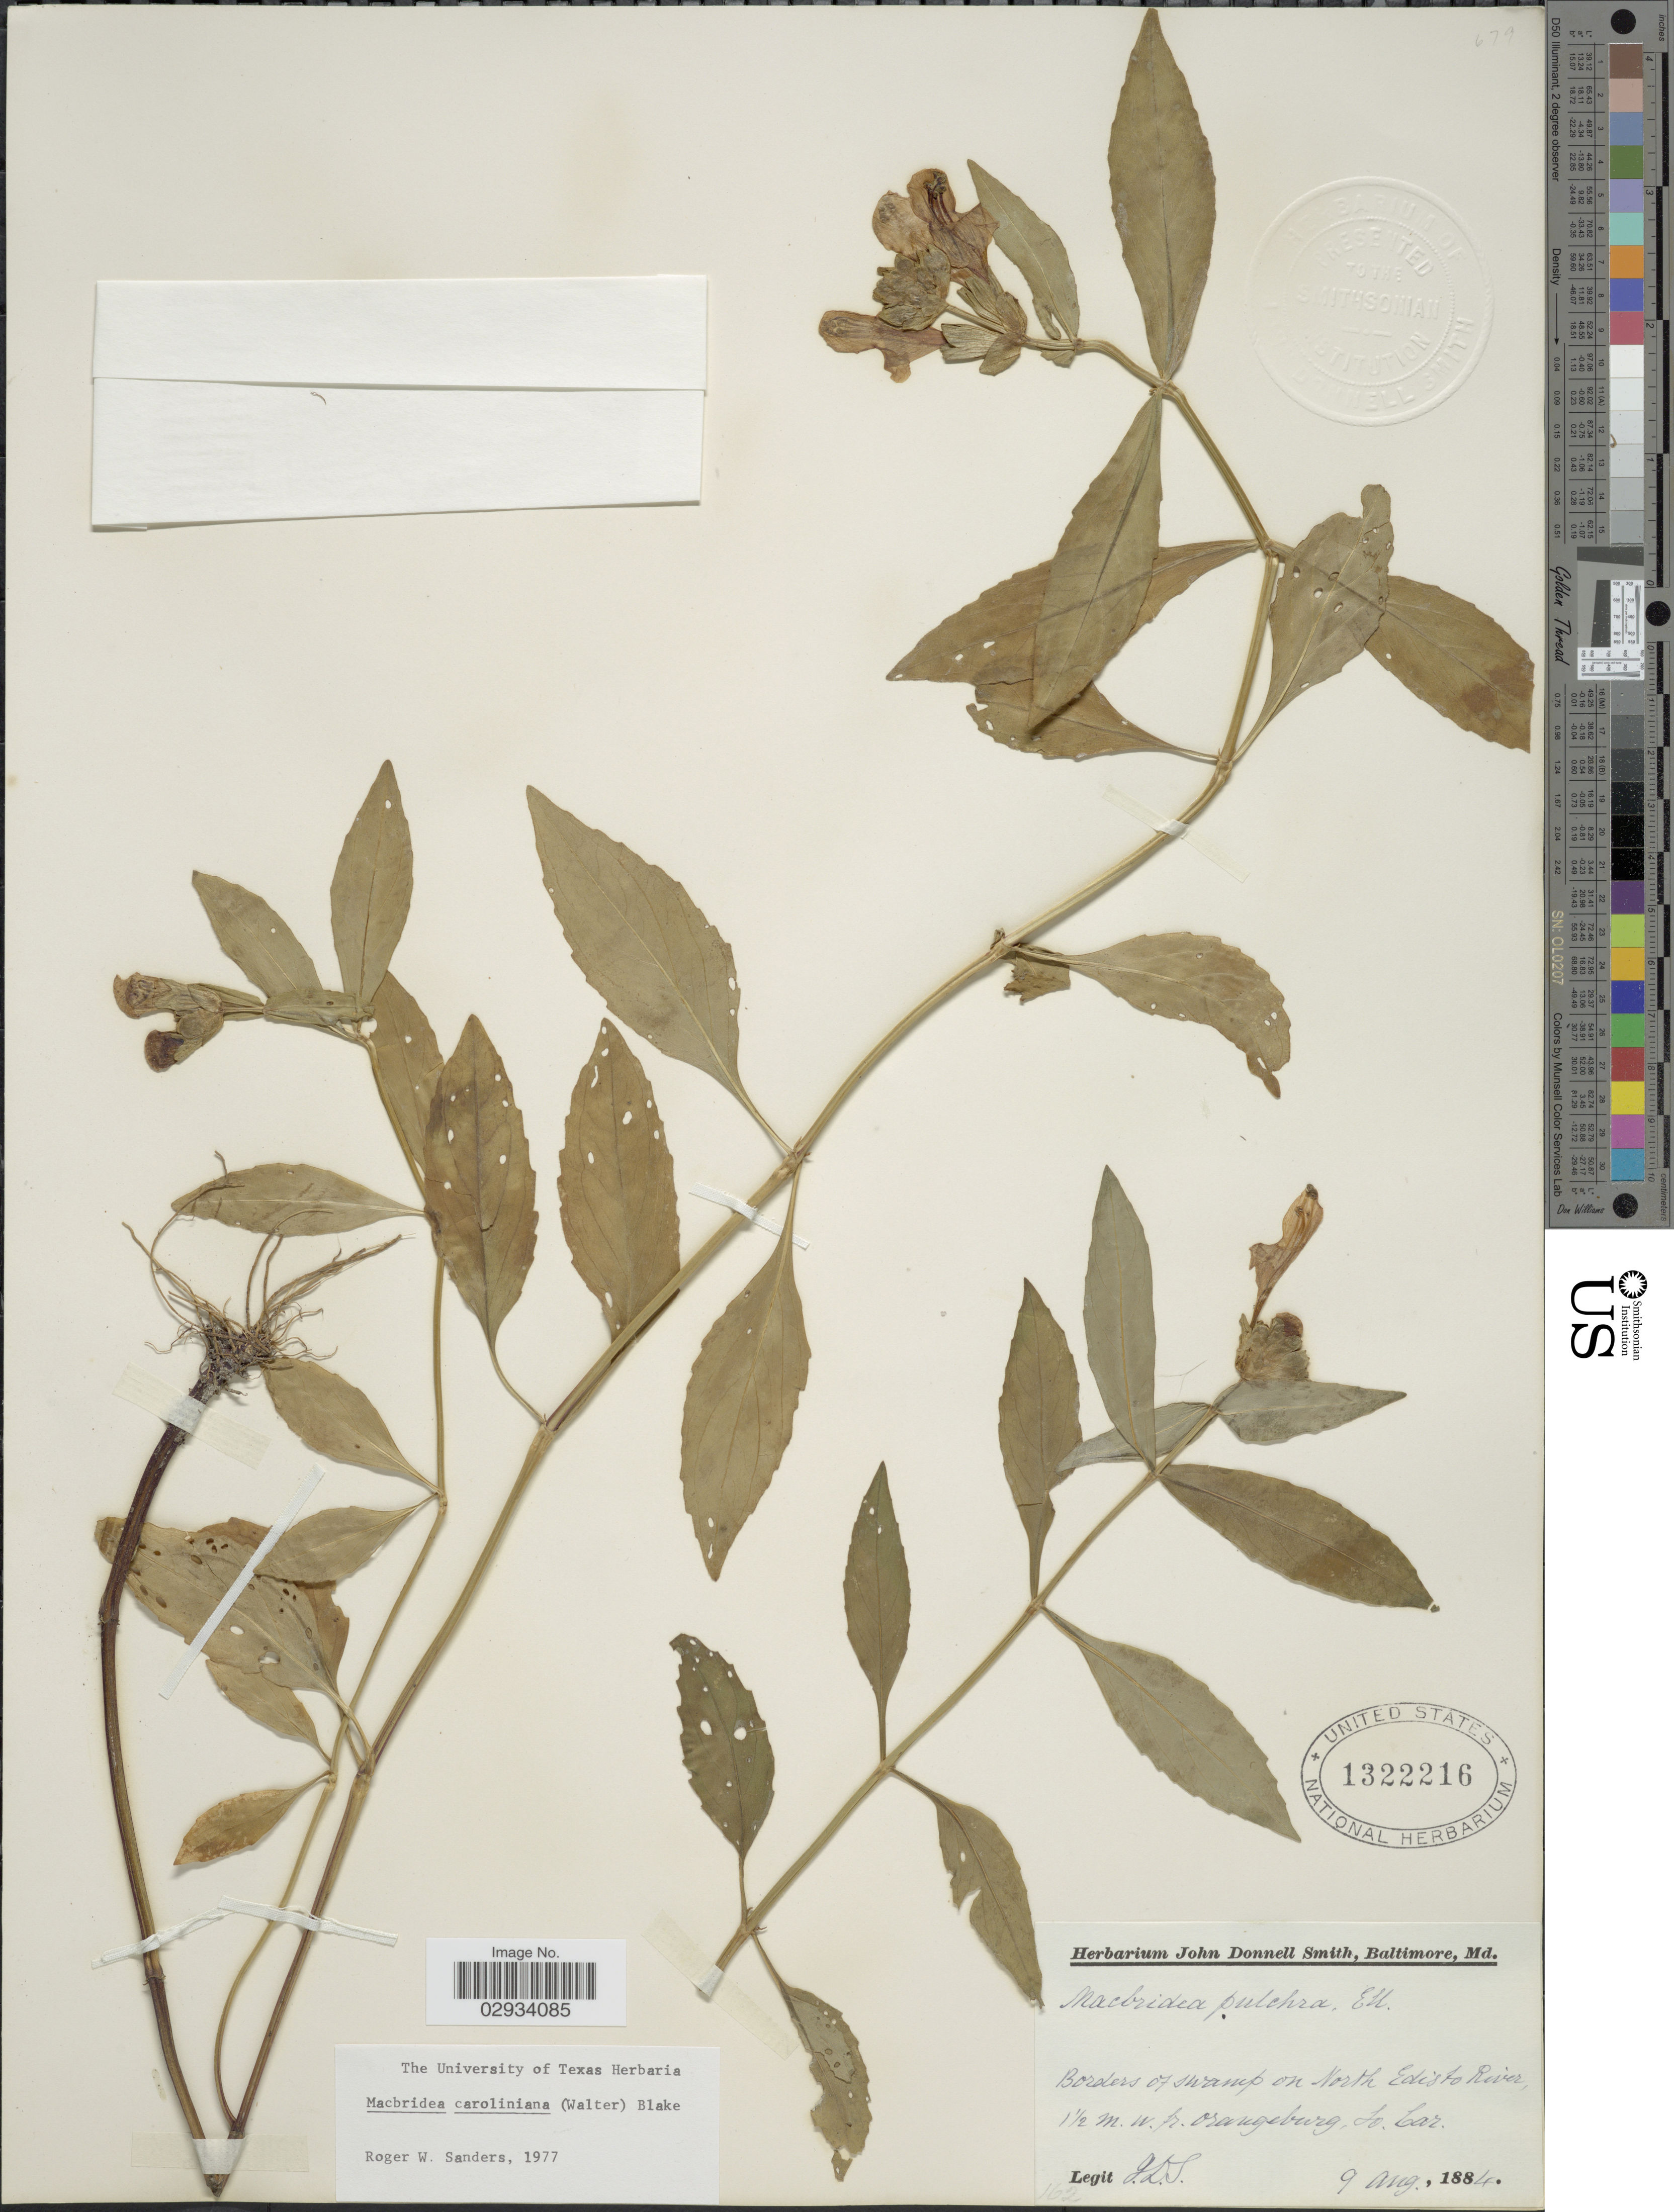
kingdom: Plantae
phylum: Tracheophyta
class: Magnoliopsida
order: Lamiales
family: Lamiaceae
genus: Macbridea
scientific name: Macbridea caroliniana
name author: (Walter) S.F. Blake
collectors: J. Donnell Smith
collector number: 162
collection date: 1884-08-09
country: United States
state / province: South Carolina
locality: Borders of swamp on North Edisto River, 1½ m. W. fr. Orangeburg, So. Car.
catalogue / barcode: US 1322216